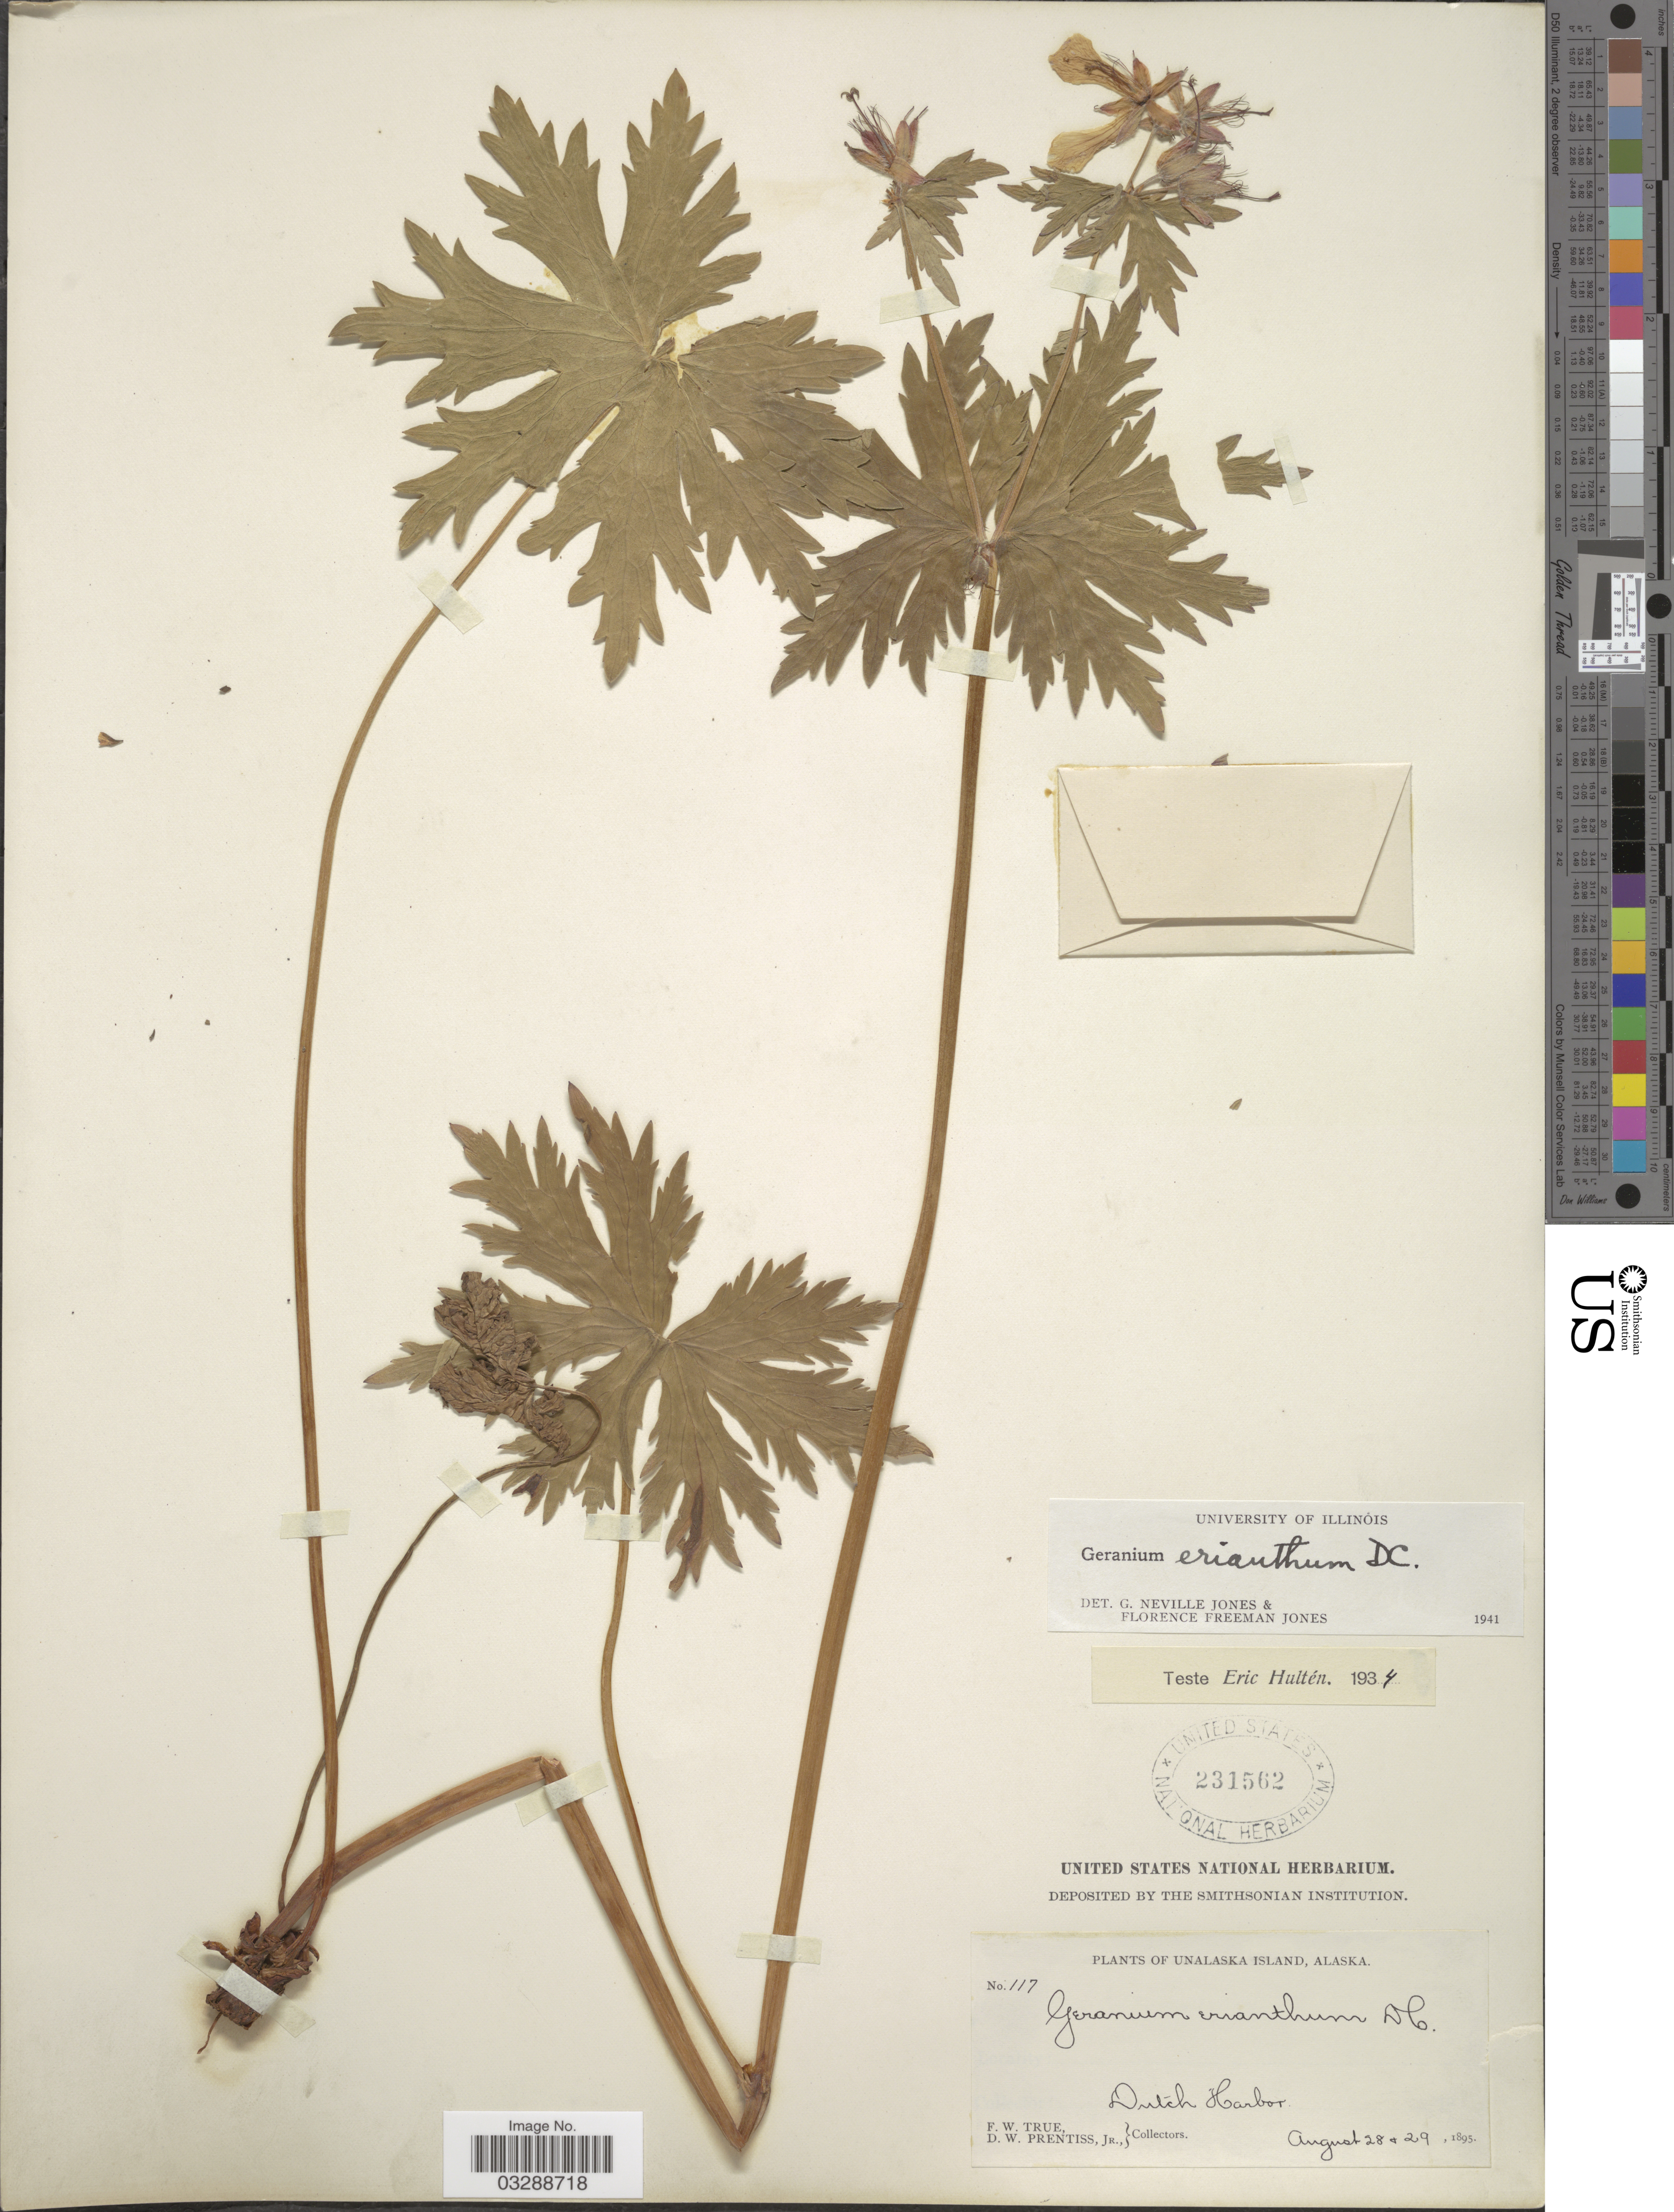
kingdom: Plantae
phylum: Tracheophyta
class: Magnoliopsida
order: Geraniales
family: Geraniaceae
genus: Geranium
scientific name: Geranium erianthum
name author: DC.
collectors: F. True & D. Prentiss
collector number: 117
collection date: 1895-08-28/1895-08-29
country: United States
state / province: Alaska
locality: Unalaska Island, Dutch Harbor.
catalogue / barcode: US 231562